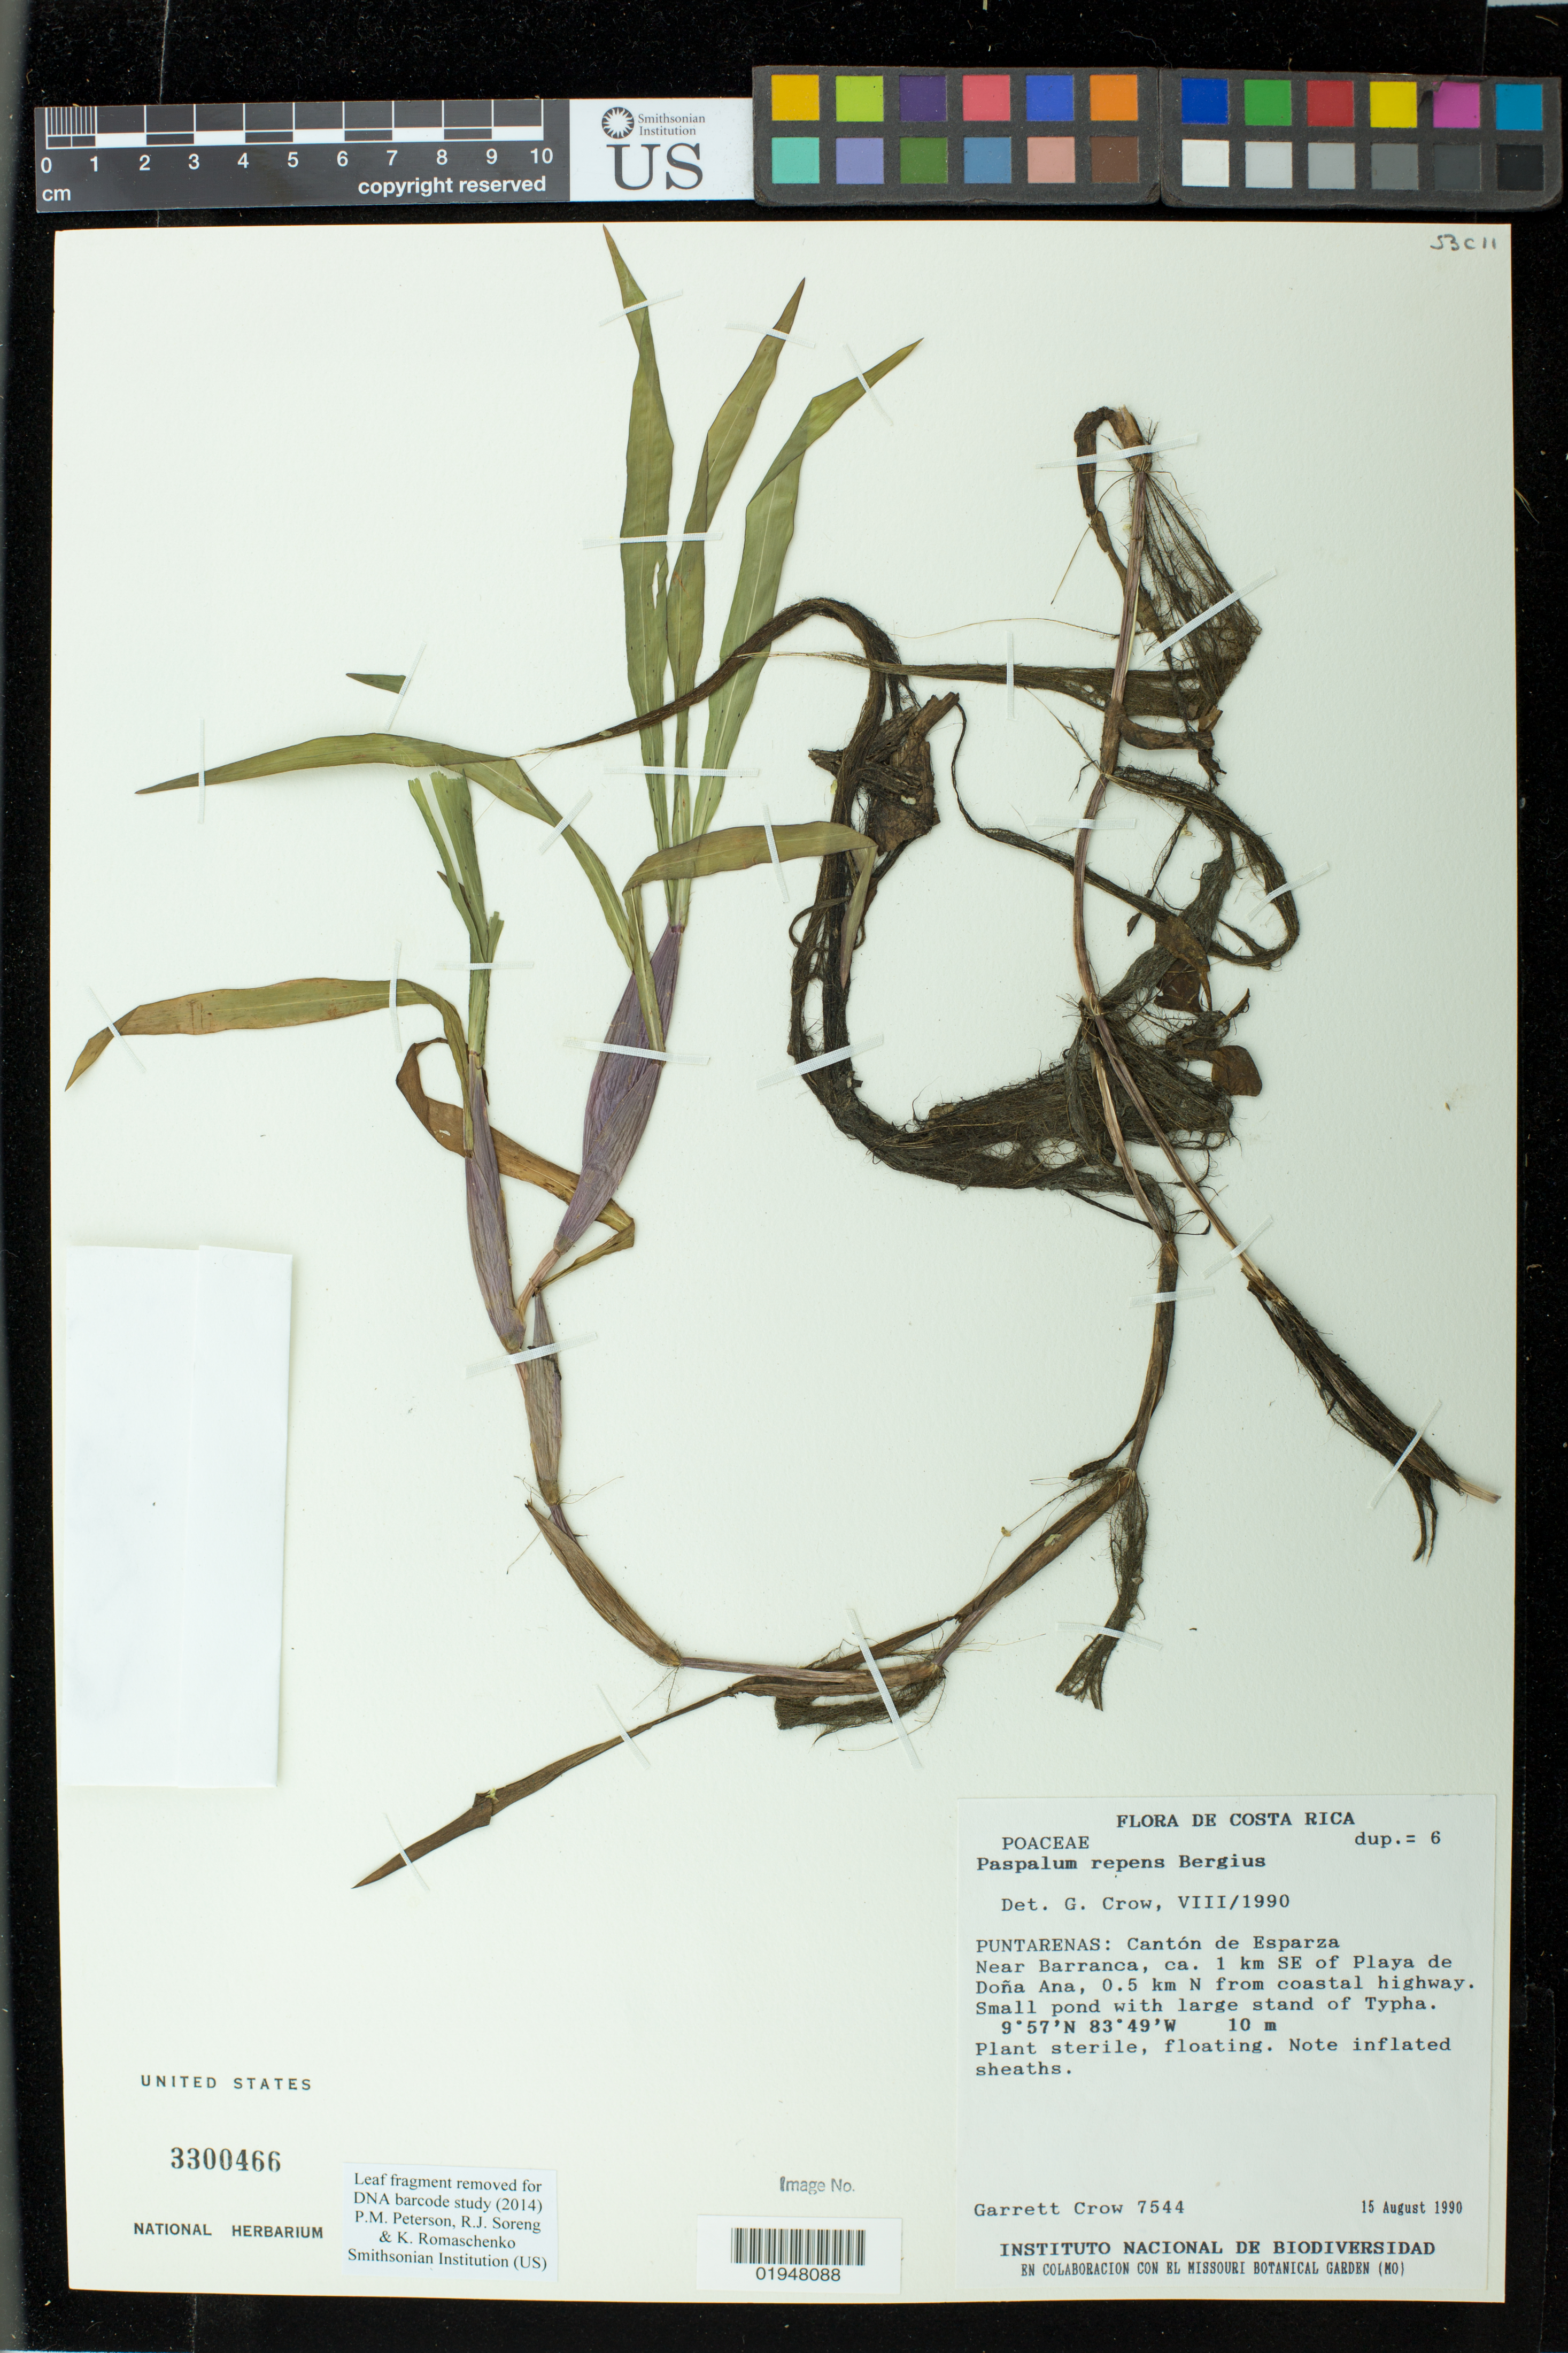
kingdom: Plantae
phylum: Tracheophyta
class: Liliopsida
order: Poales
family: Poaceae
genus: Paspalum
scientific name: Paspalum repens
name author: P.J. Bergius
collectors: G. E. Crow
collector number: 7544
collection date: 1990-08-15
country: Costa Rica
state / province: Puntarenas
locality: Canton de Esparza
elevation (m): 10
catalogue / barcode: US 3300466